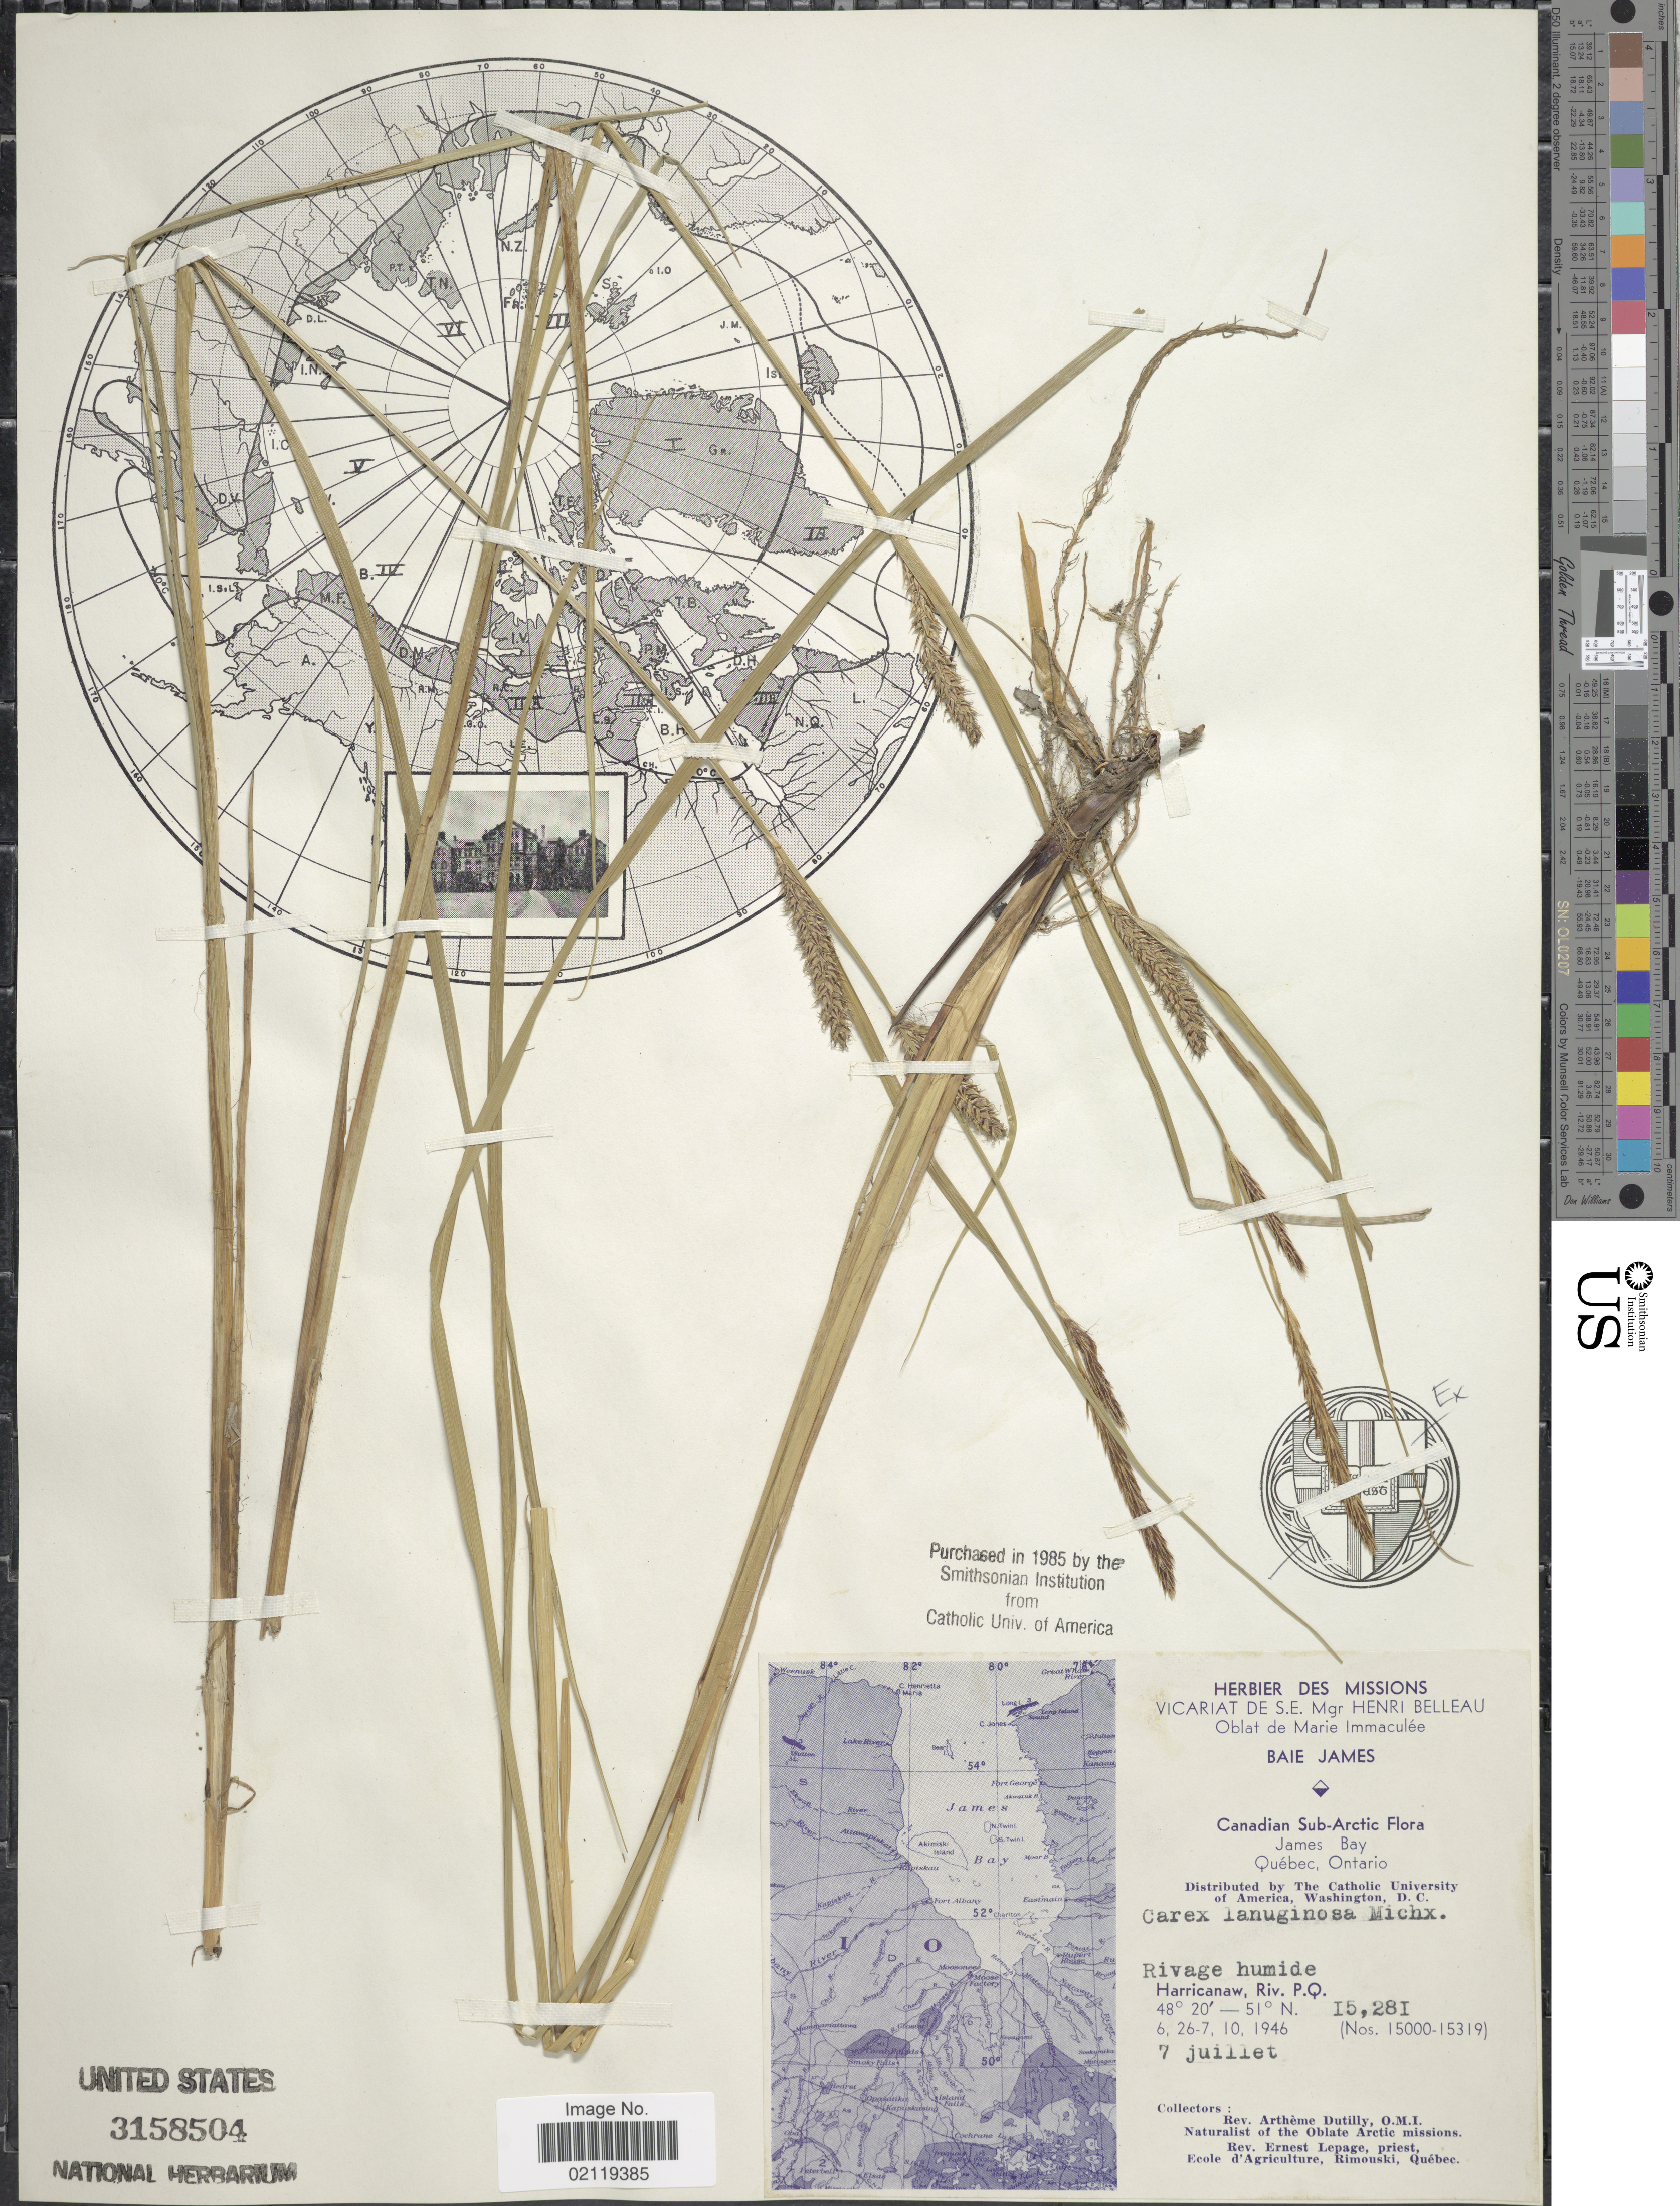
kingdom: Plantae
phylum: Tracheophyta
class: Liliopsida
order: Poales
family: Cyperaceae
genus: Carex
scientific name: Carex pellita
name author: Muhl. ex Willd.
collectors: A. Dutilly & E. Lepage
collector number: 15281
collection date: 1946-07-07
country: Canada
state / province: Ontario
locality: Canadian Sub-Arctic. James Bay. Quebec, Ontario. Rivage humide. Harricanaw, Riv. P.Q.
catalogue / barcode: US 3158504